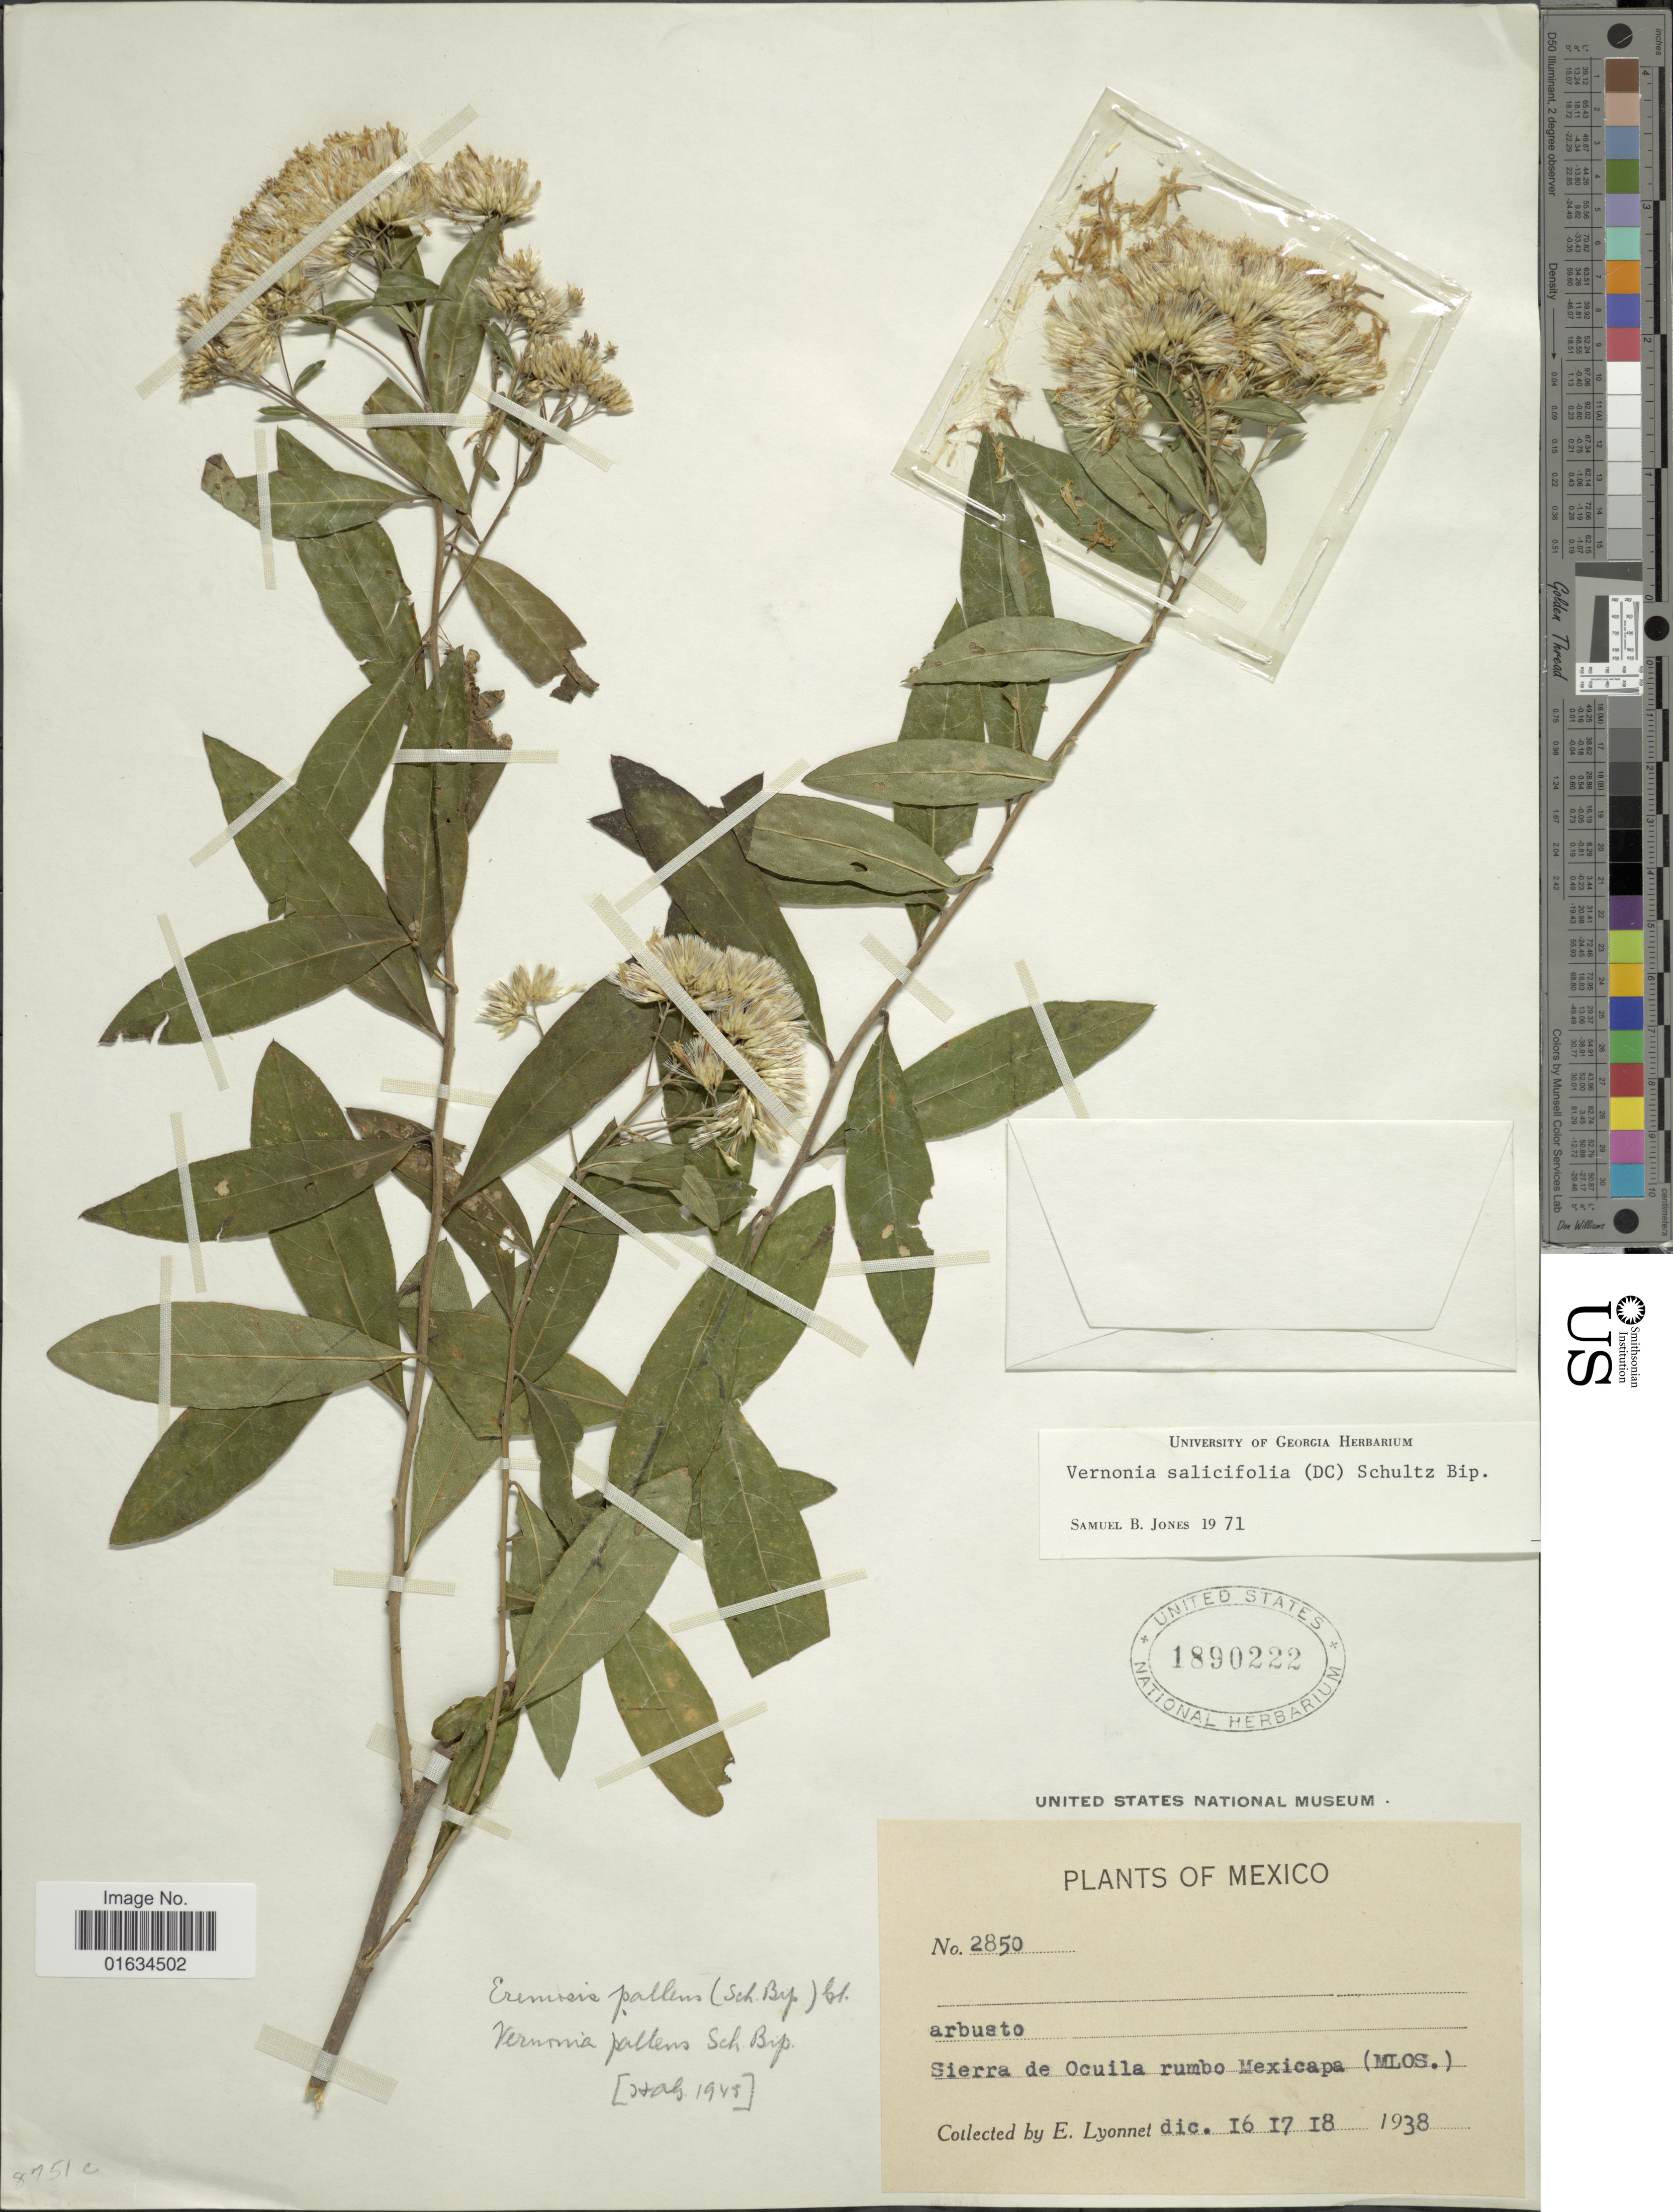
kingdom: Plantae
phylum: Tracheophyta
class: Magnoliopsida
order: Asterales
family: Asteraceae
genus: Critoniopsis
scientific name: Critoniopsis salicifolia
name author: (DC.) H. Rob.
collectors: E. Lyonnet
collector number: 2850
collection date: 1938-12-16/1938-12-18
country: Mexico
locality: Sierra de Ocuila rumbo Mexicapa (MLOS)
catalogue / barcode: US 1890222